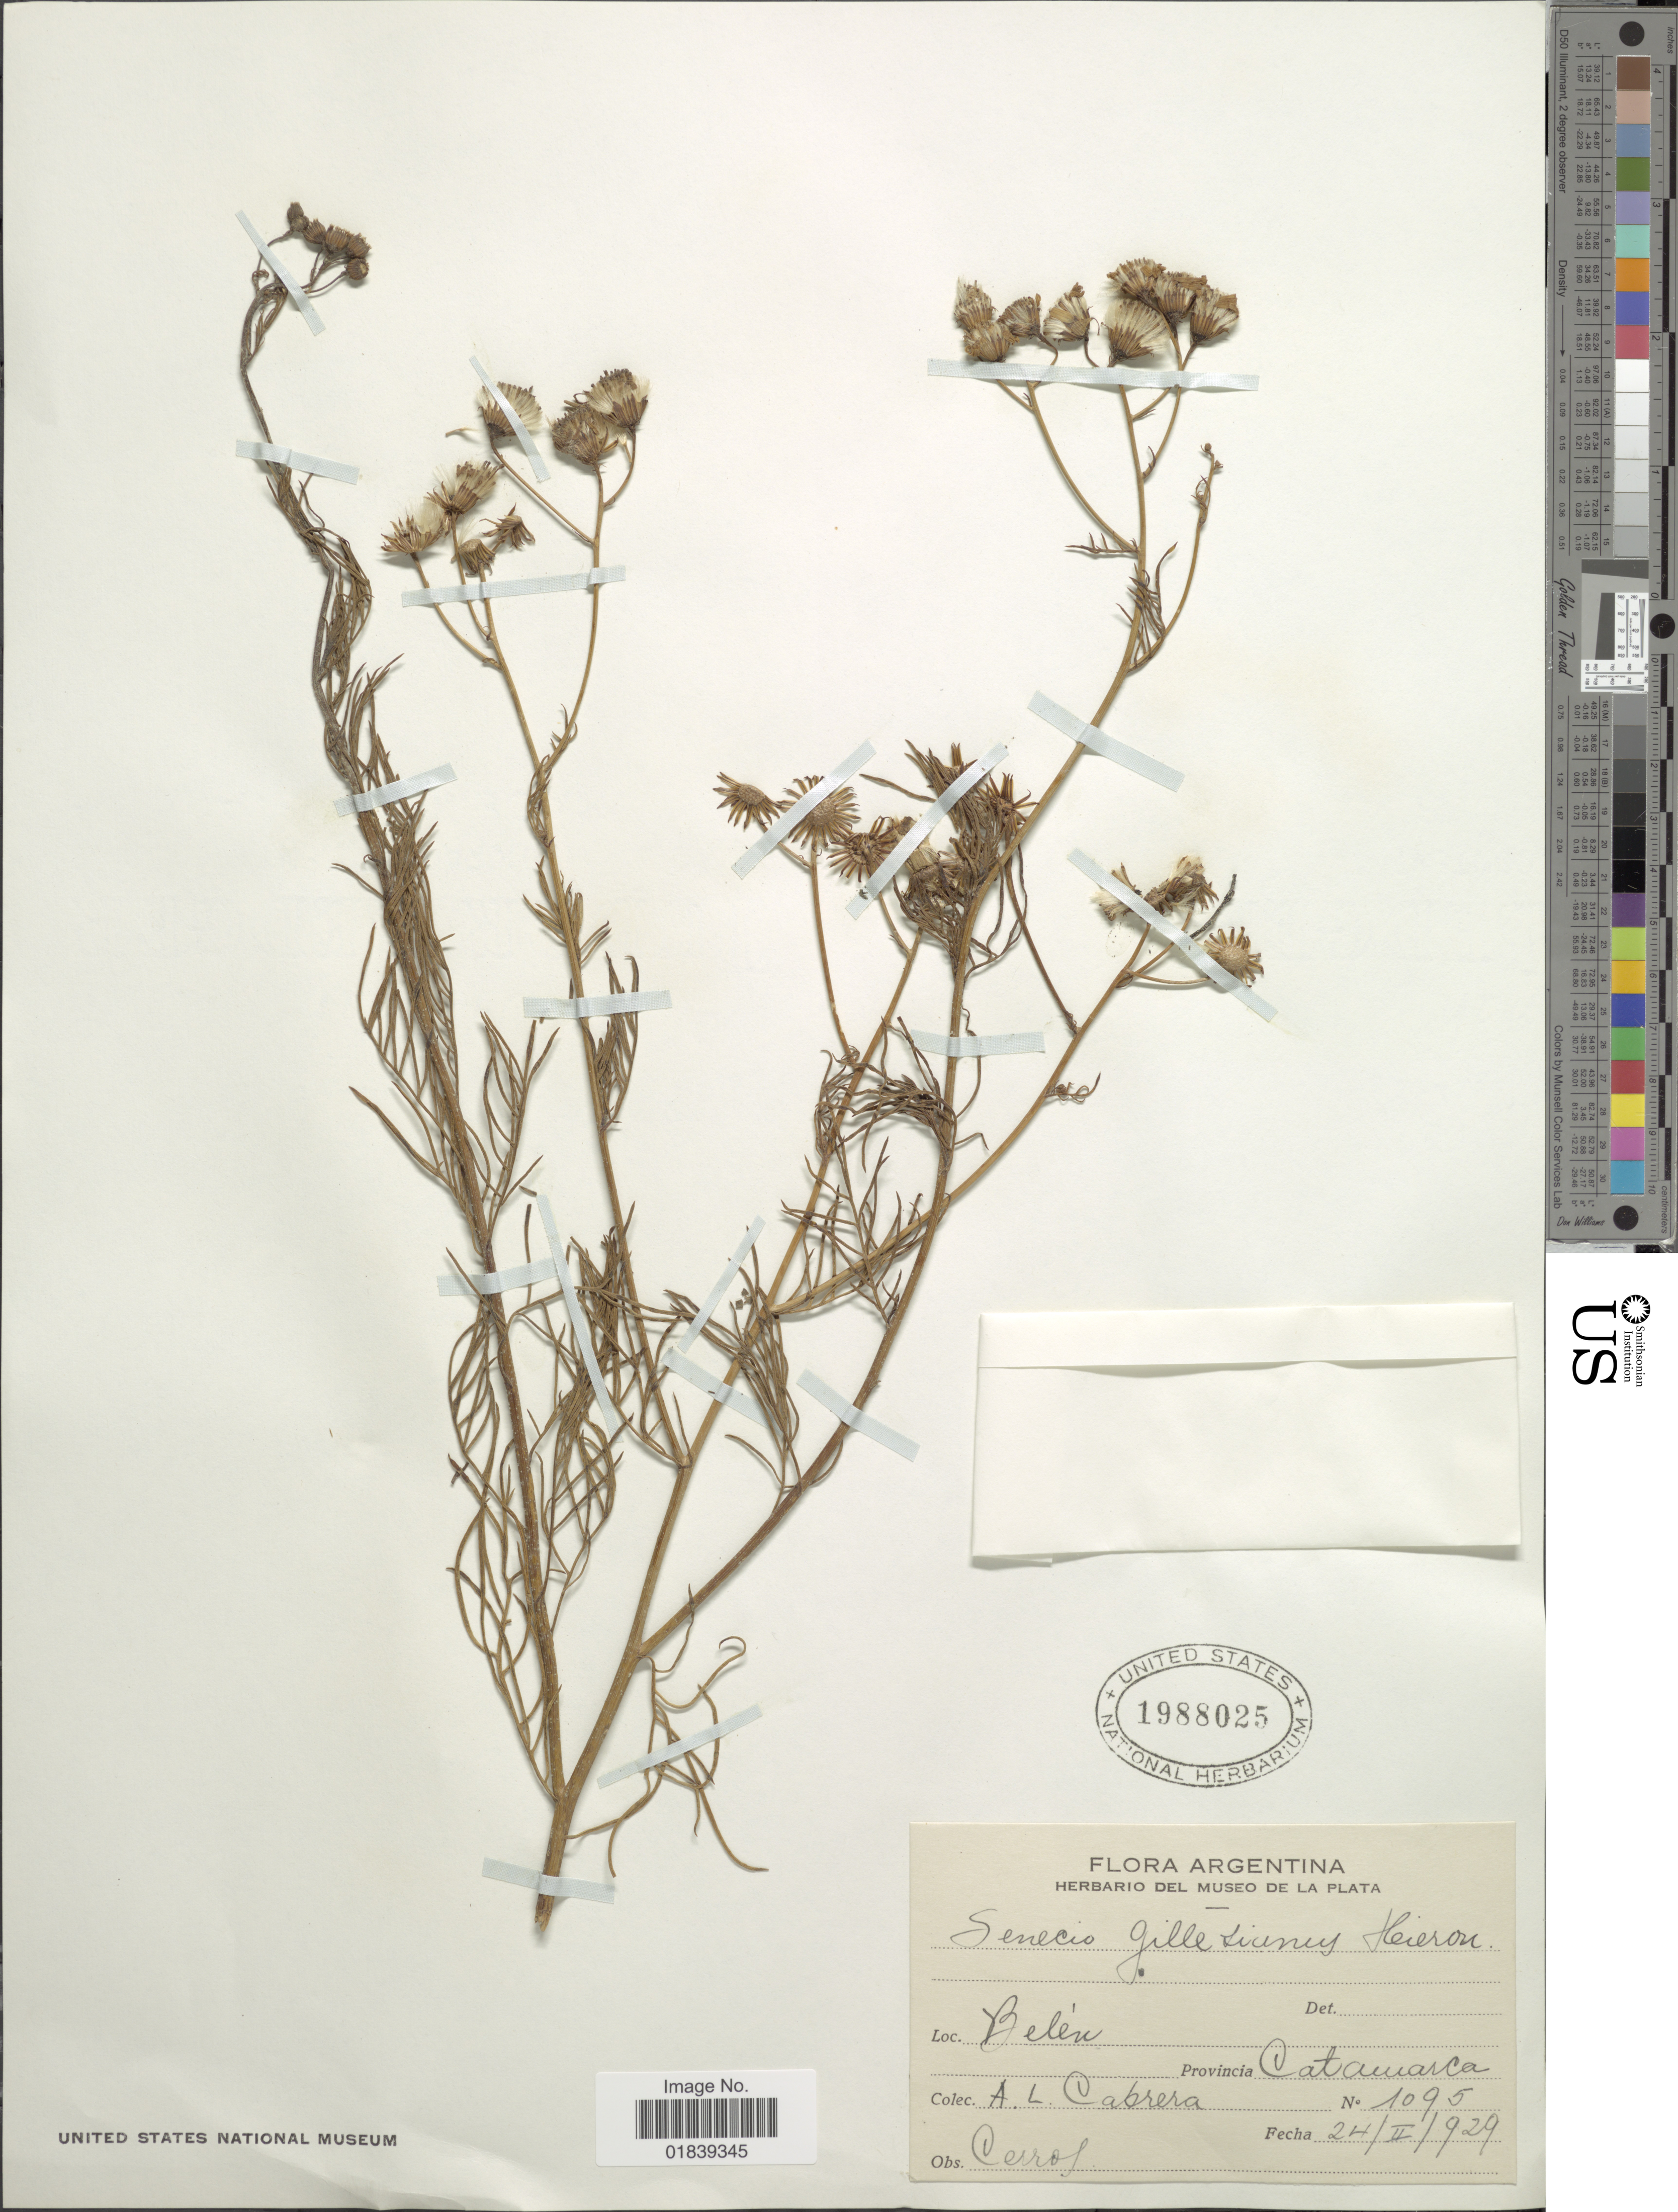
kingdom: Plantae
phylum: Tracheophyta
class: Magnoliopsida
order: Asterales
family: Asteraceae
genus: Senecio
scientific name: Senecio gilliesianus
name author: Hieron.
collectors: A. L. Cabrera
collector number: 1095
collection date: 1929-02-24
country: Argentina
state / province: Catamarca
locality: Belen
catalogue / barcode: US 1988025